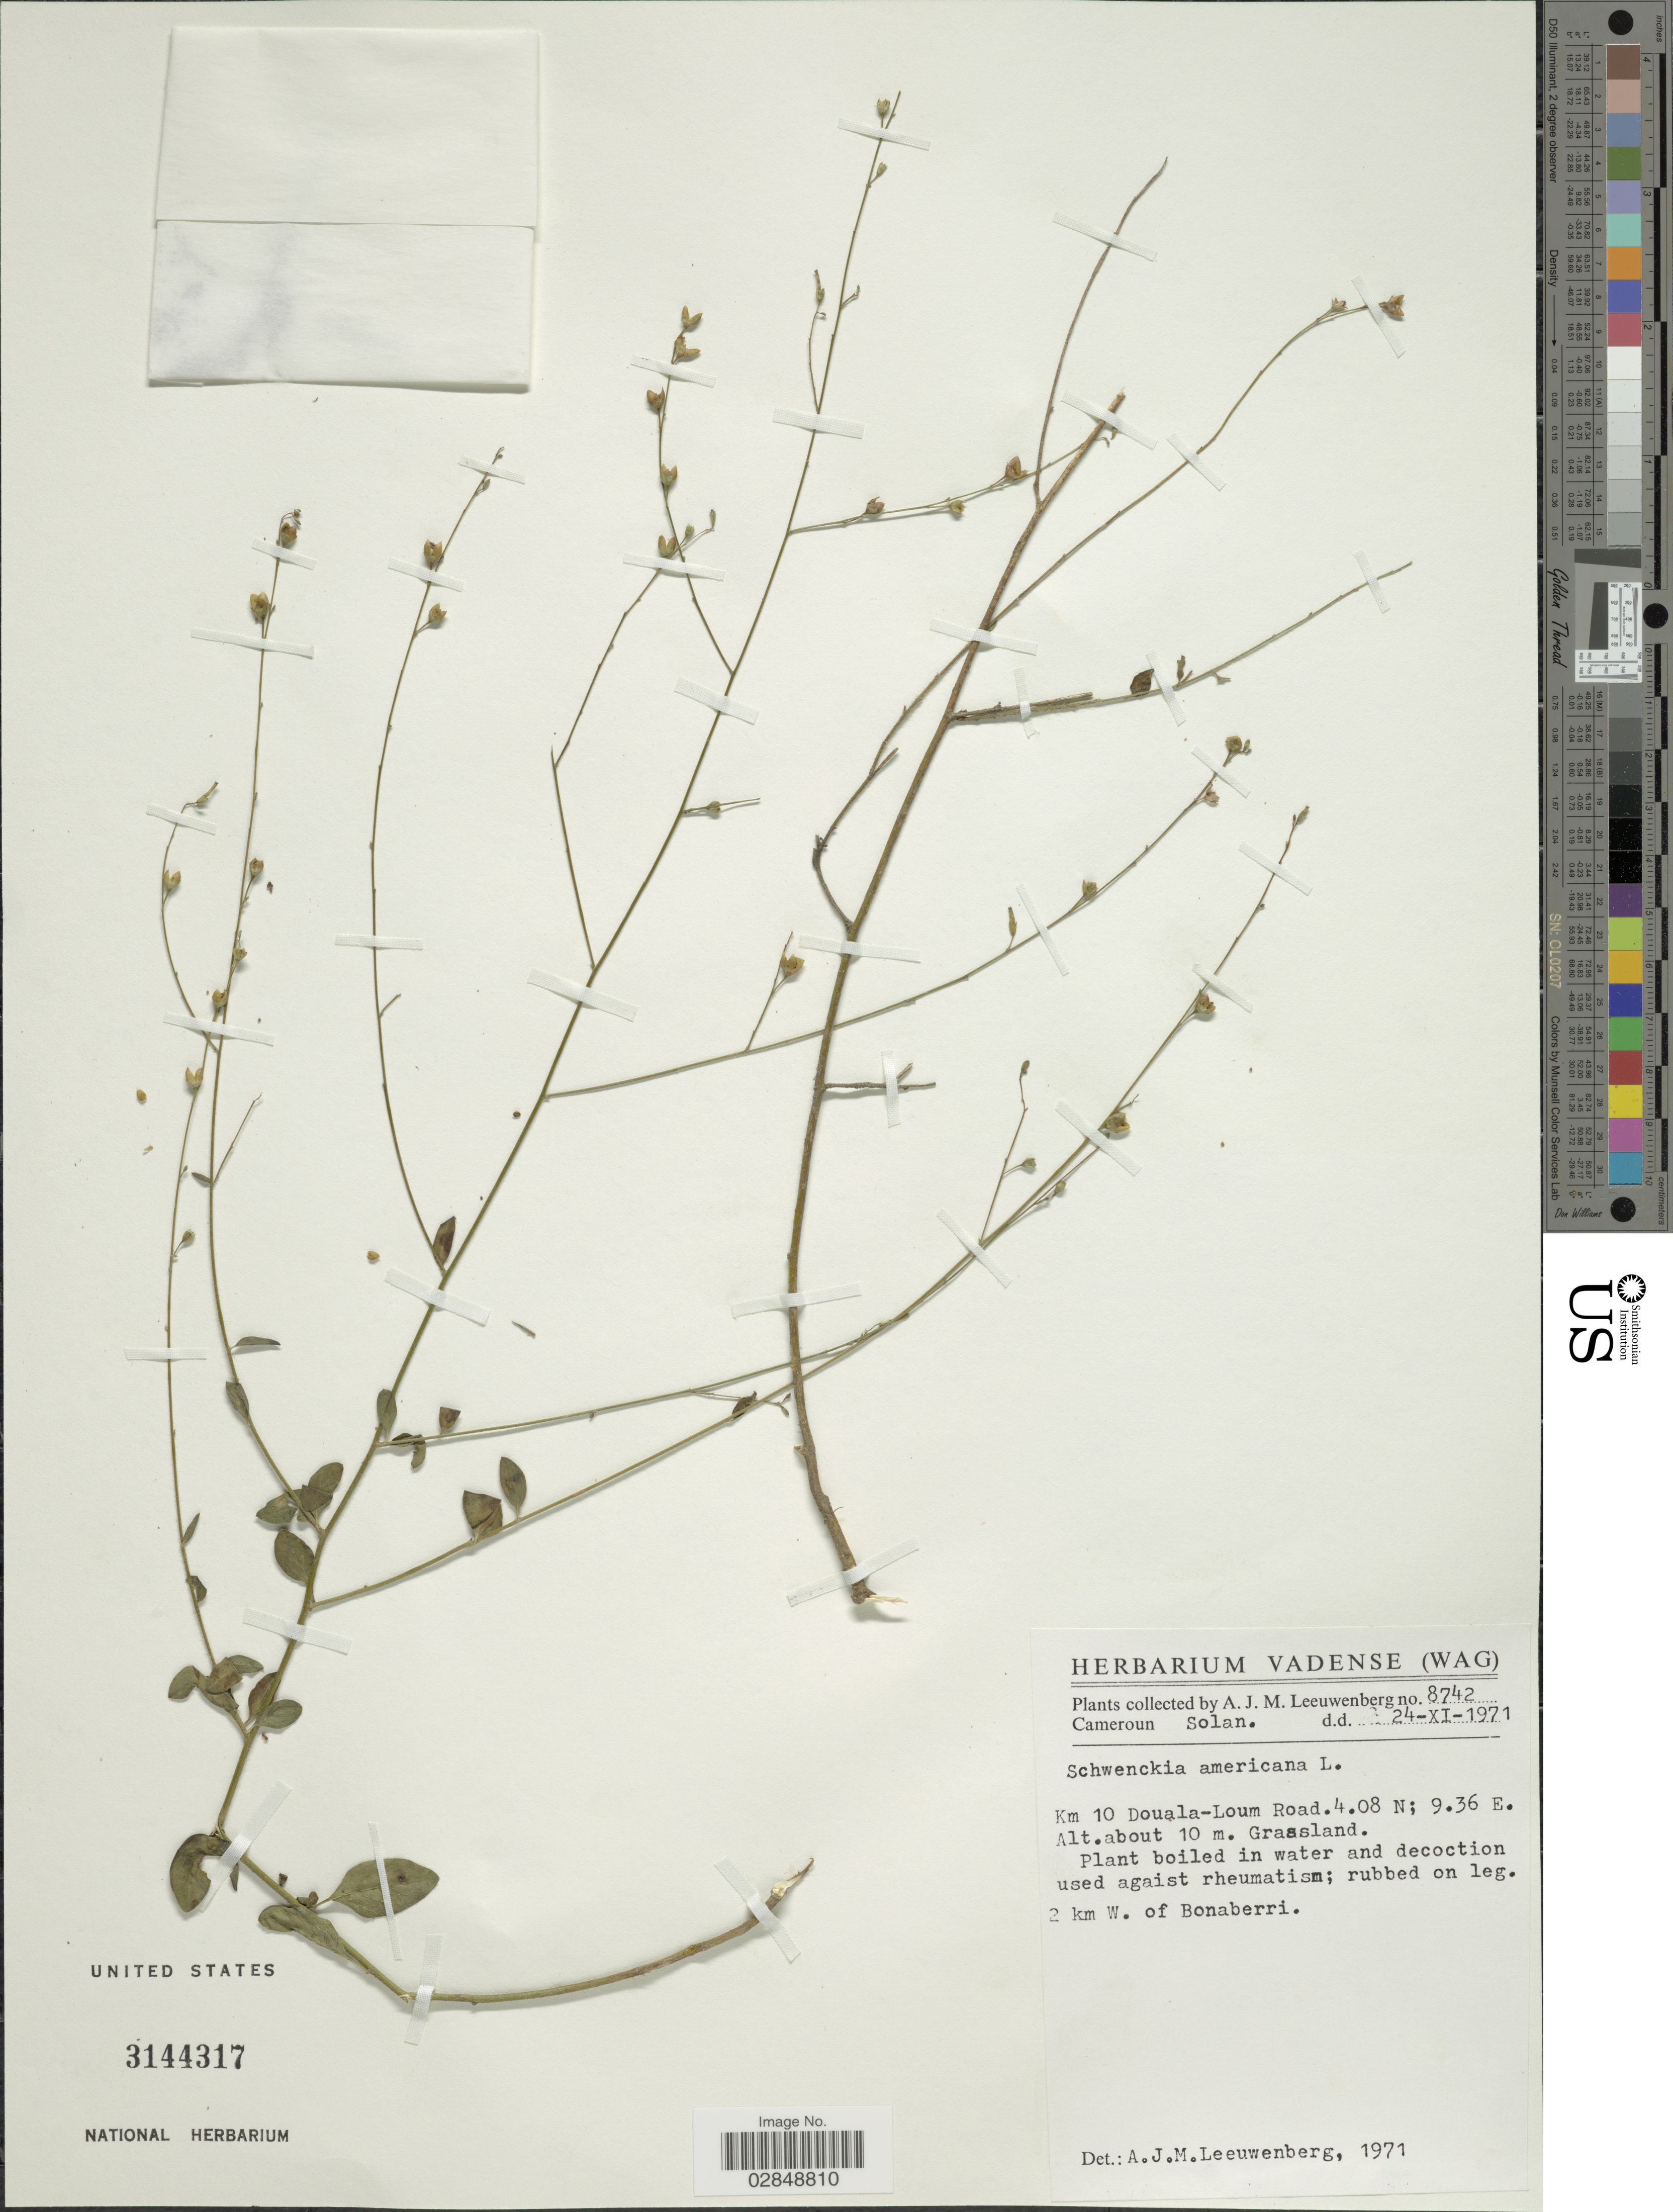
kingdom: Plantae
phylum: Tracheophyta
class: Magnoliopsida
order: Solanales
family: Solanaceae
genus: Schwenckia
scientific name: Schwenckia americana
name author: L.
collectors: A. J. M. Leeuwenberg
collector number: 8742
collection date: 1971-11-24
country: Cameroon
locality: Km 10 Douala-Loum Road. 2 km W. of Bonaberri.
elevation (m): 10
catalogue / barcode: US 3144317